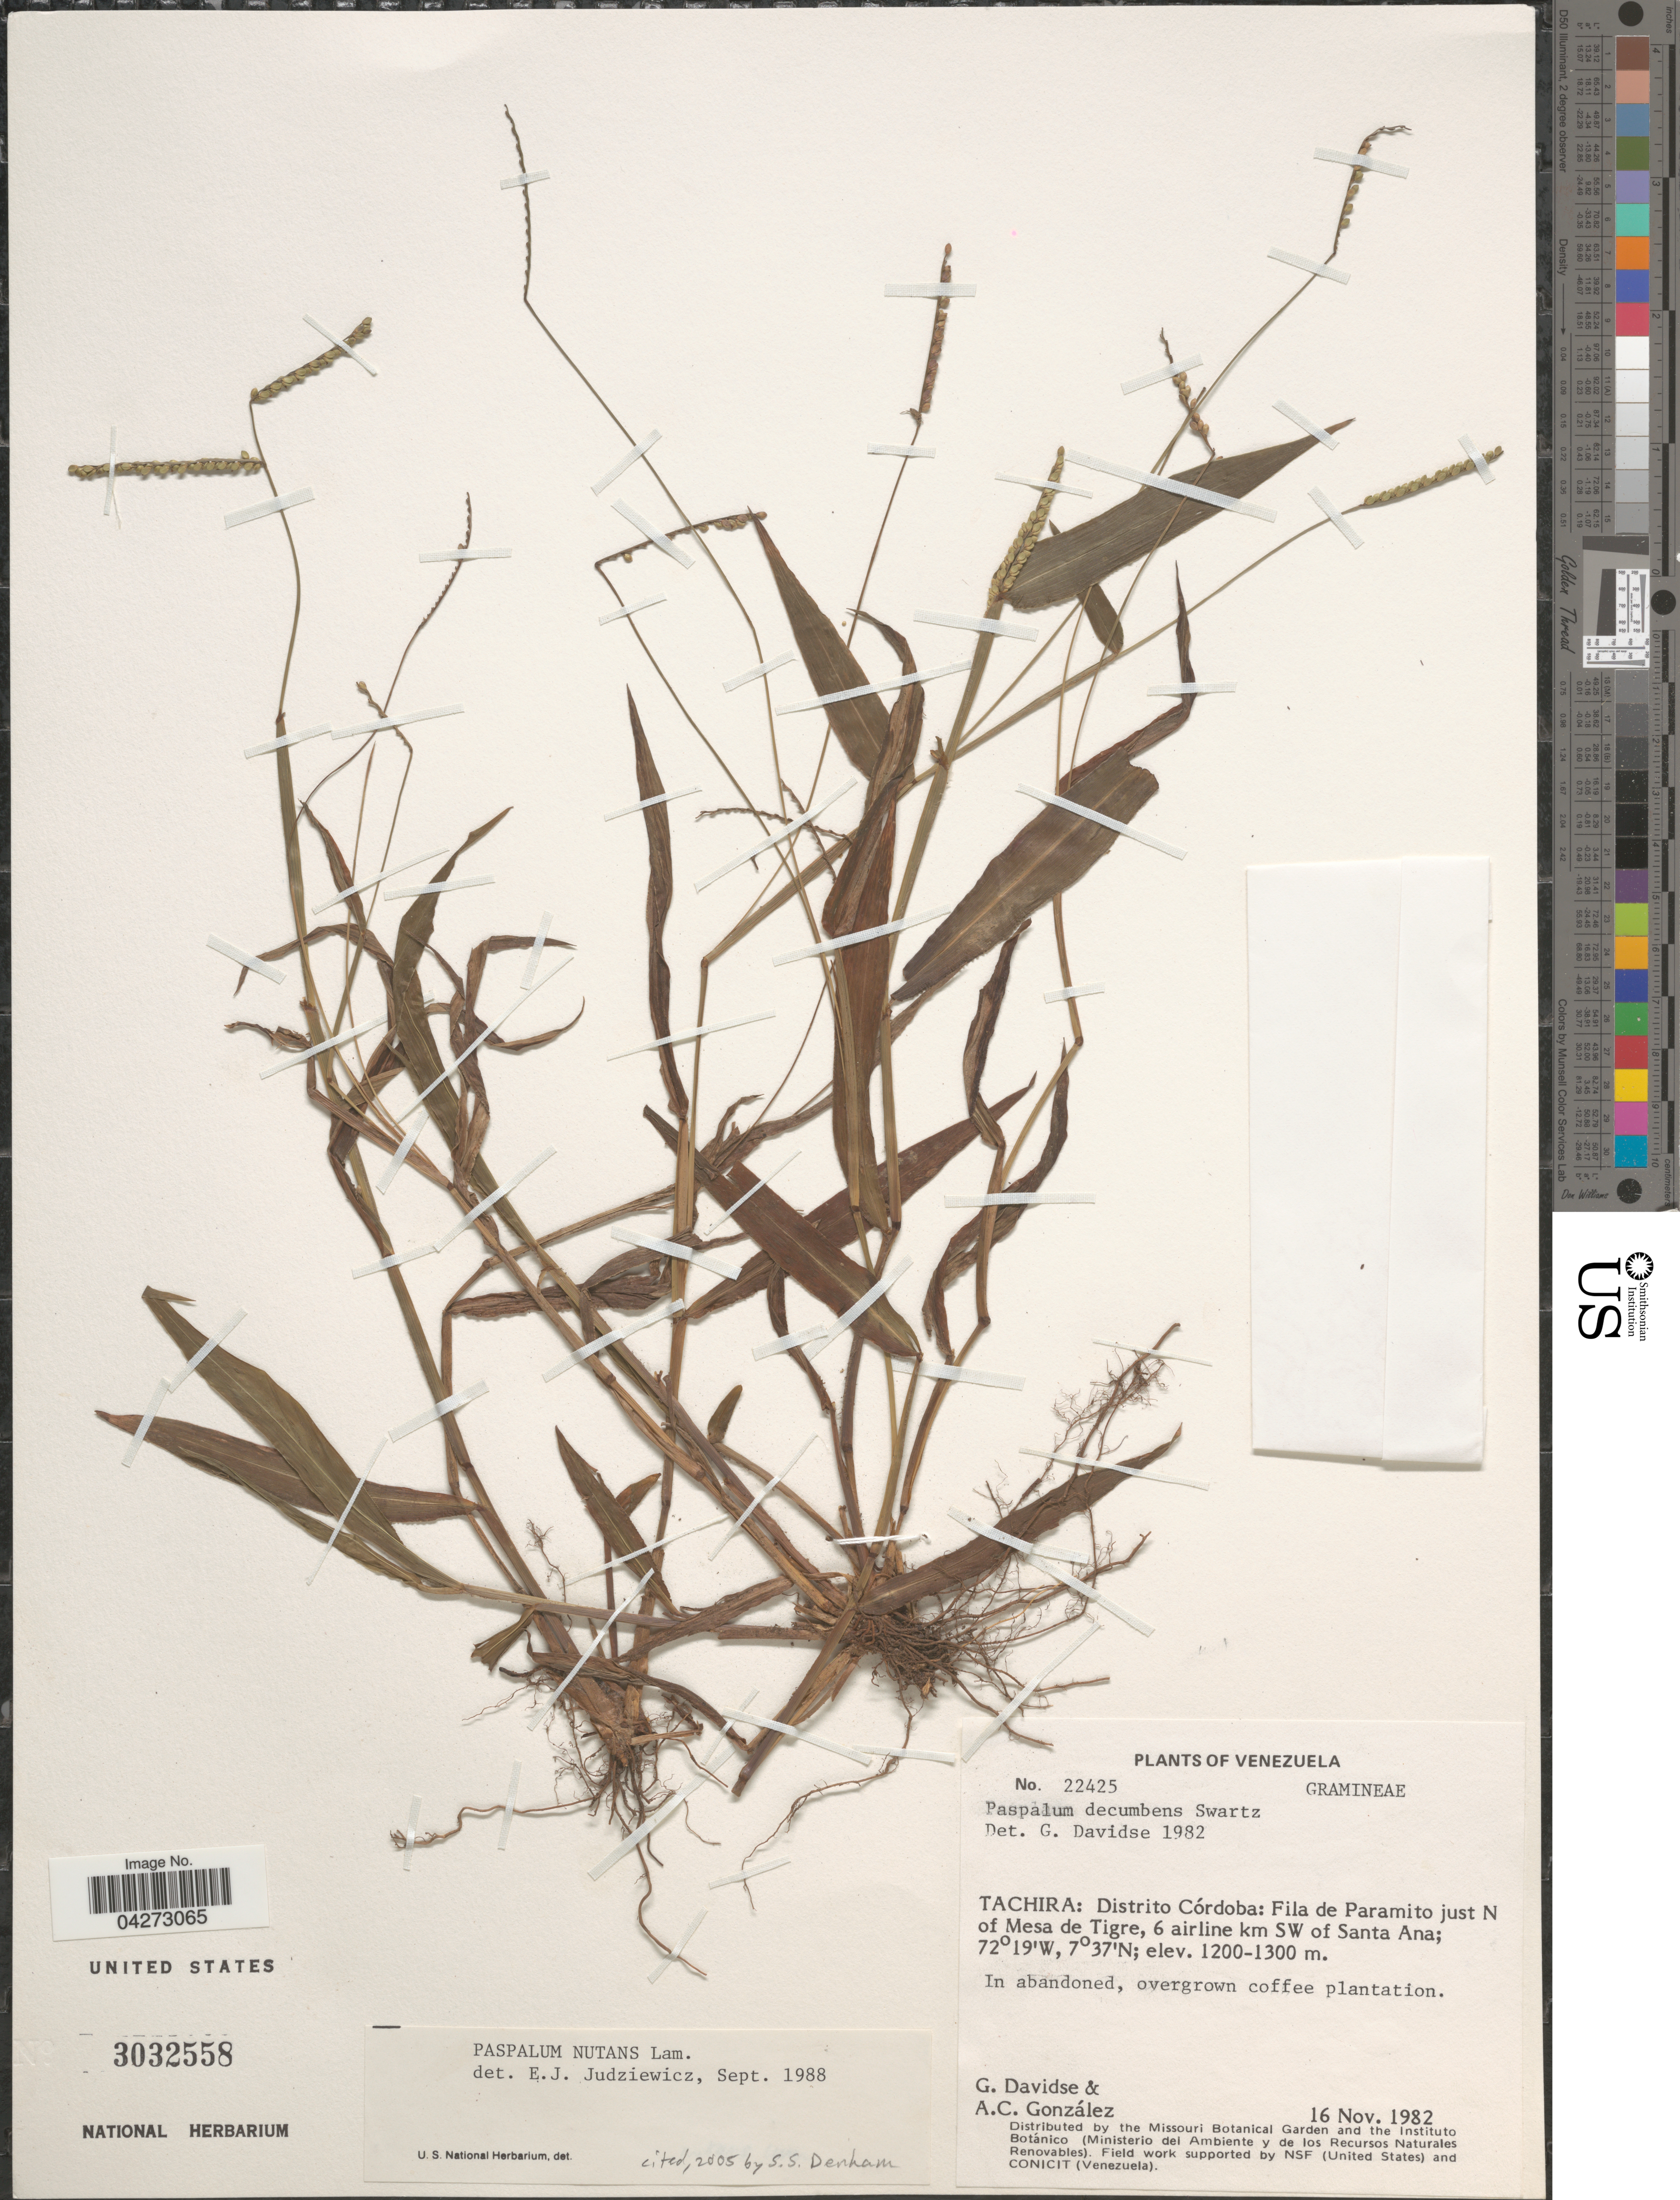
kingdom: Plantae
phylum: Tracheophyta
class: Liliopsida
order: Poales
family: Poaceae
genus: Paspalum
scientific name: Paspalum nutans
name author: Lam.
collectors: G. Davidse & A. C. González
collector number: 22425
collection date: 1982-11-16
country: Venezuela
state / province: Tachira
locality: Distrito Córdoba: Fila de Paramito just N of Mesa de Tigre, 6 airline km SW of Santa Ana. In abandoned, overgrown coffee plantation.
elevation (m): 1200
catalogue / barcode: US 3032558